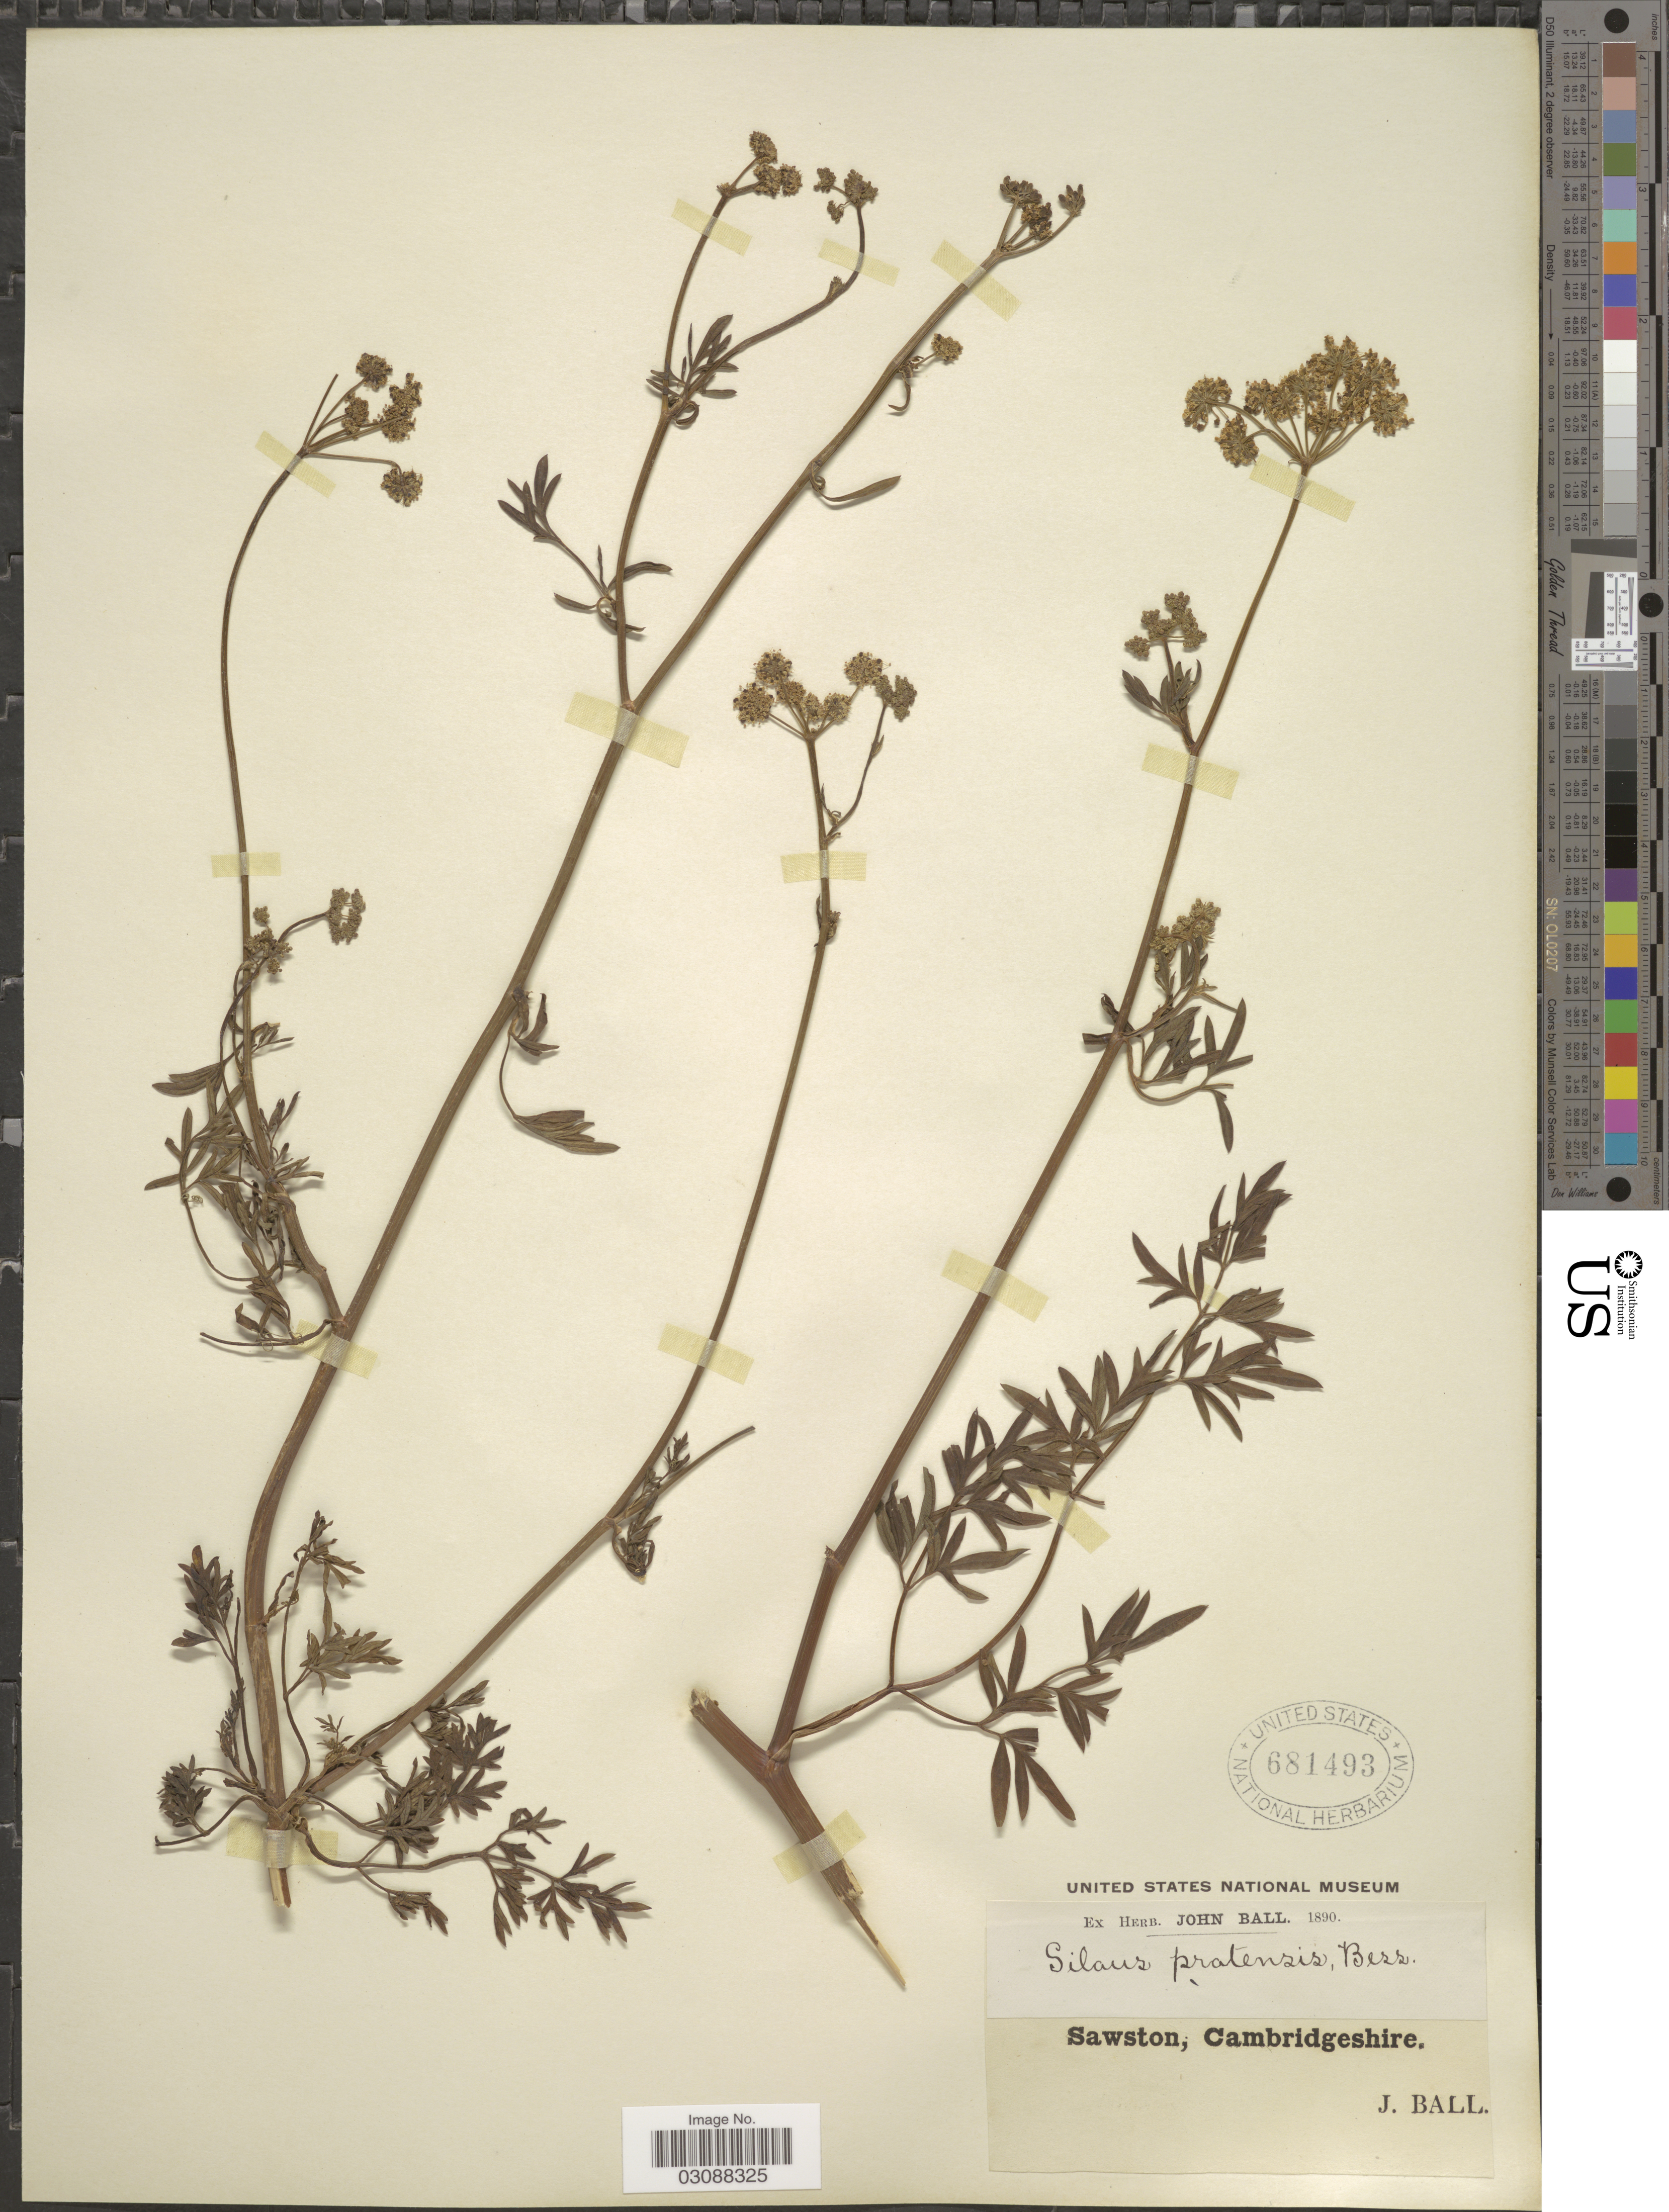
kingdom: Plantae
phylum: Tracheophyta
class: Magnoliopsida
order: Apiales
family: Apiaceae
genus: Silaus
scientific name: Silaus pratensis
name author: (Crantz) Besser ex Schult.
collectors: J. Ball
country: United Kingdom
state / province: England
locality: Sawston, Cambridgeshire.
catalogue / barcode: US 681493